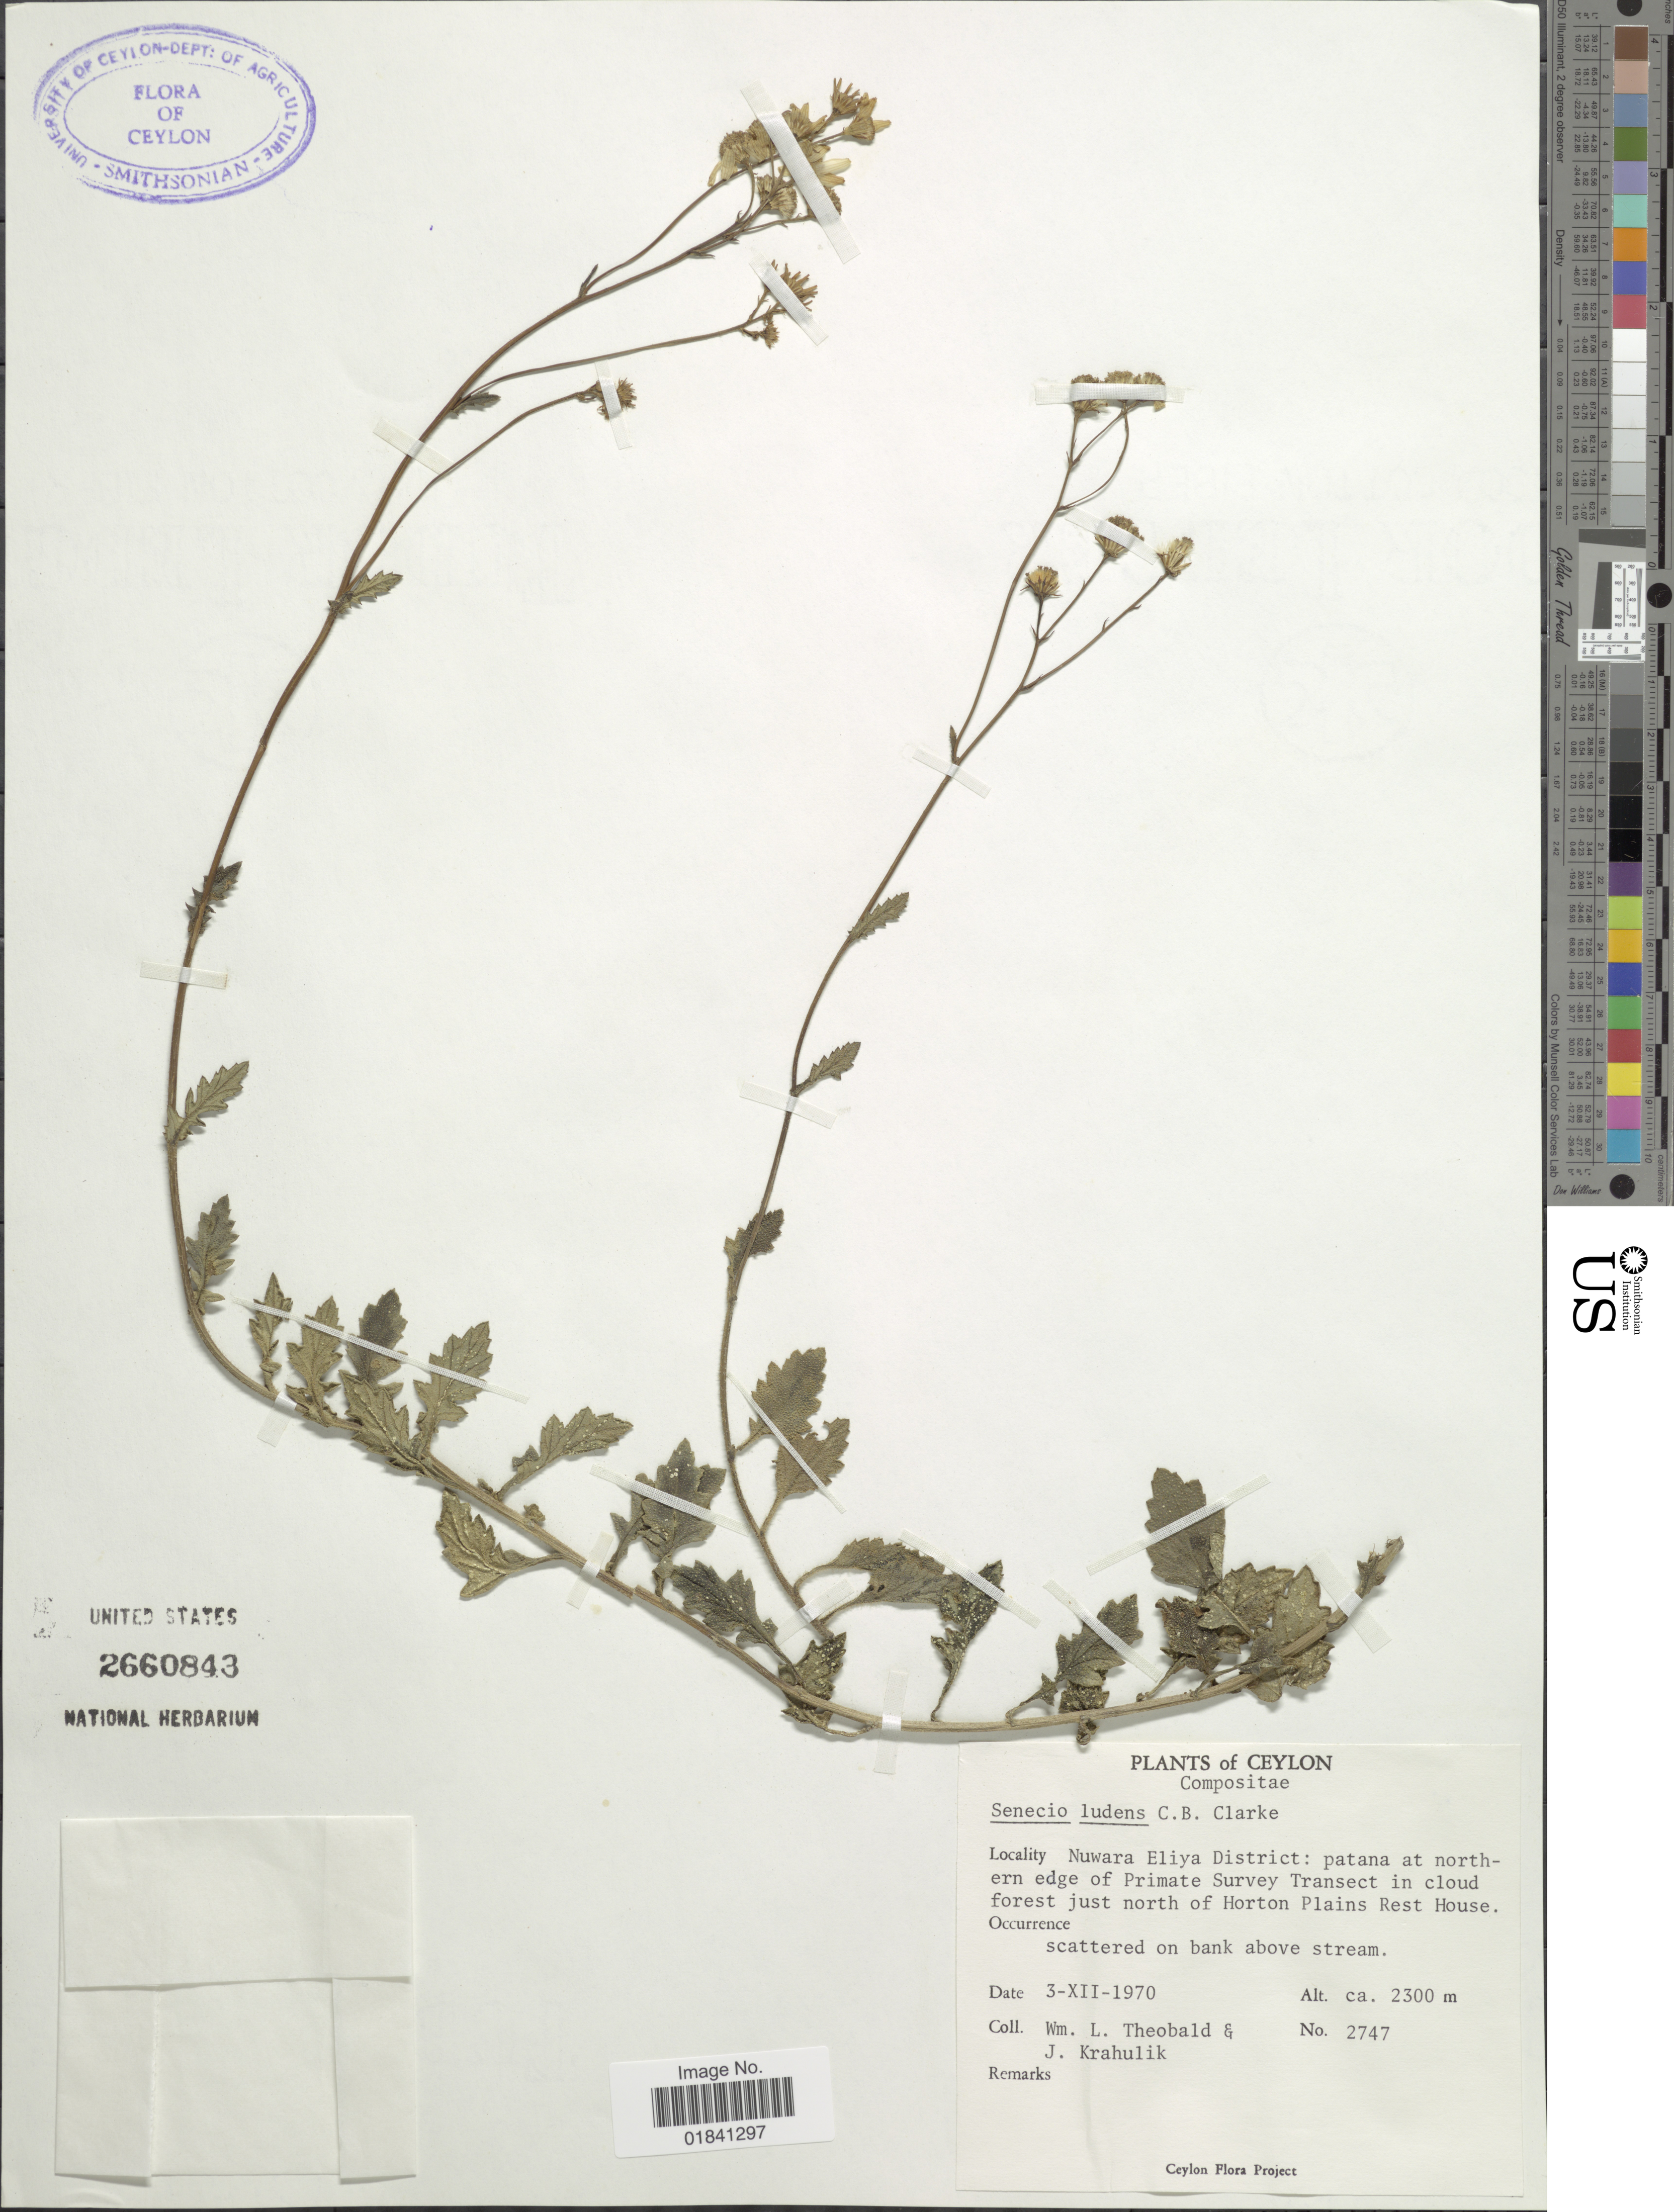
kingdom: Plantae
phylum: Tracheophyta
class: Magnoliopsida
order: Asterales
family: Asteraceae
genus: Senecio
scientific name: Senecio ludens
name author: Clarke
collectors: W. L. Theobald & J. Krahulik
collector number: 2747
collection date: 1970-12-03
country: Sri Lanka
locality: Ceylon, Nuwara Eliya District, patana at norhern edge of Primate Survey Transect in cloud forest just north of Horton Plain Rest House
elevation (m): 2300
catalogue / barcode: US 2660843